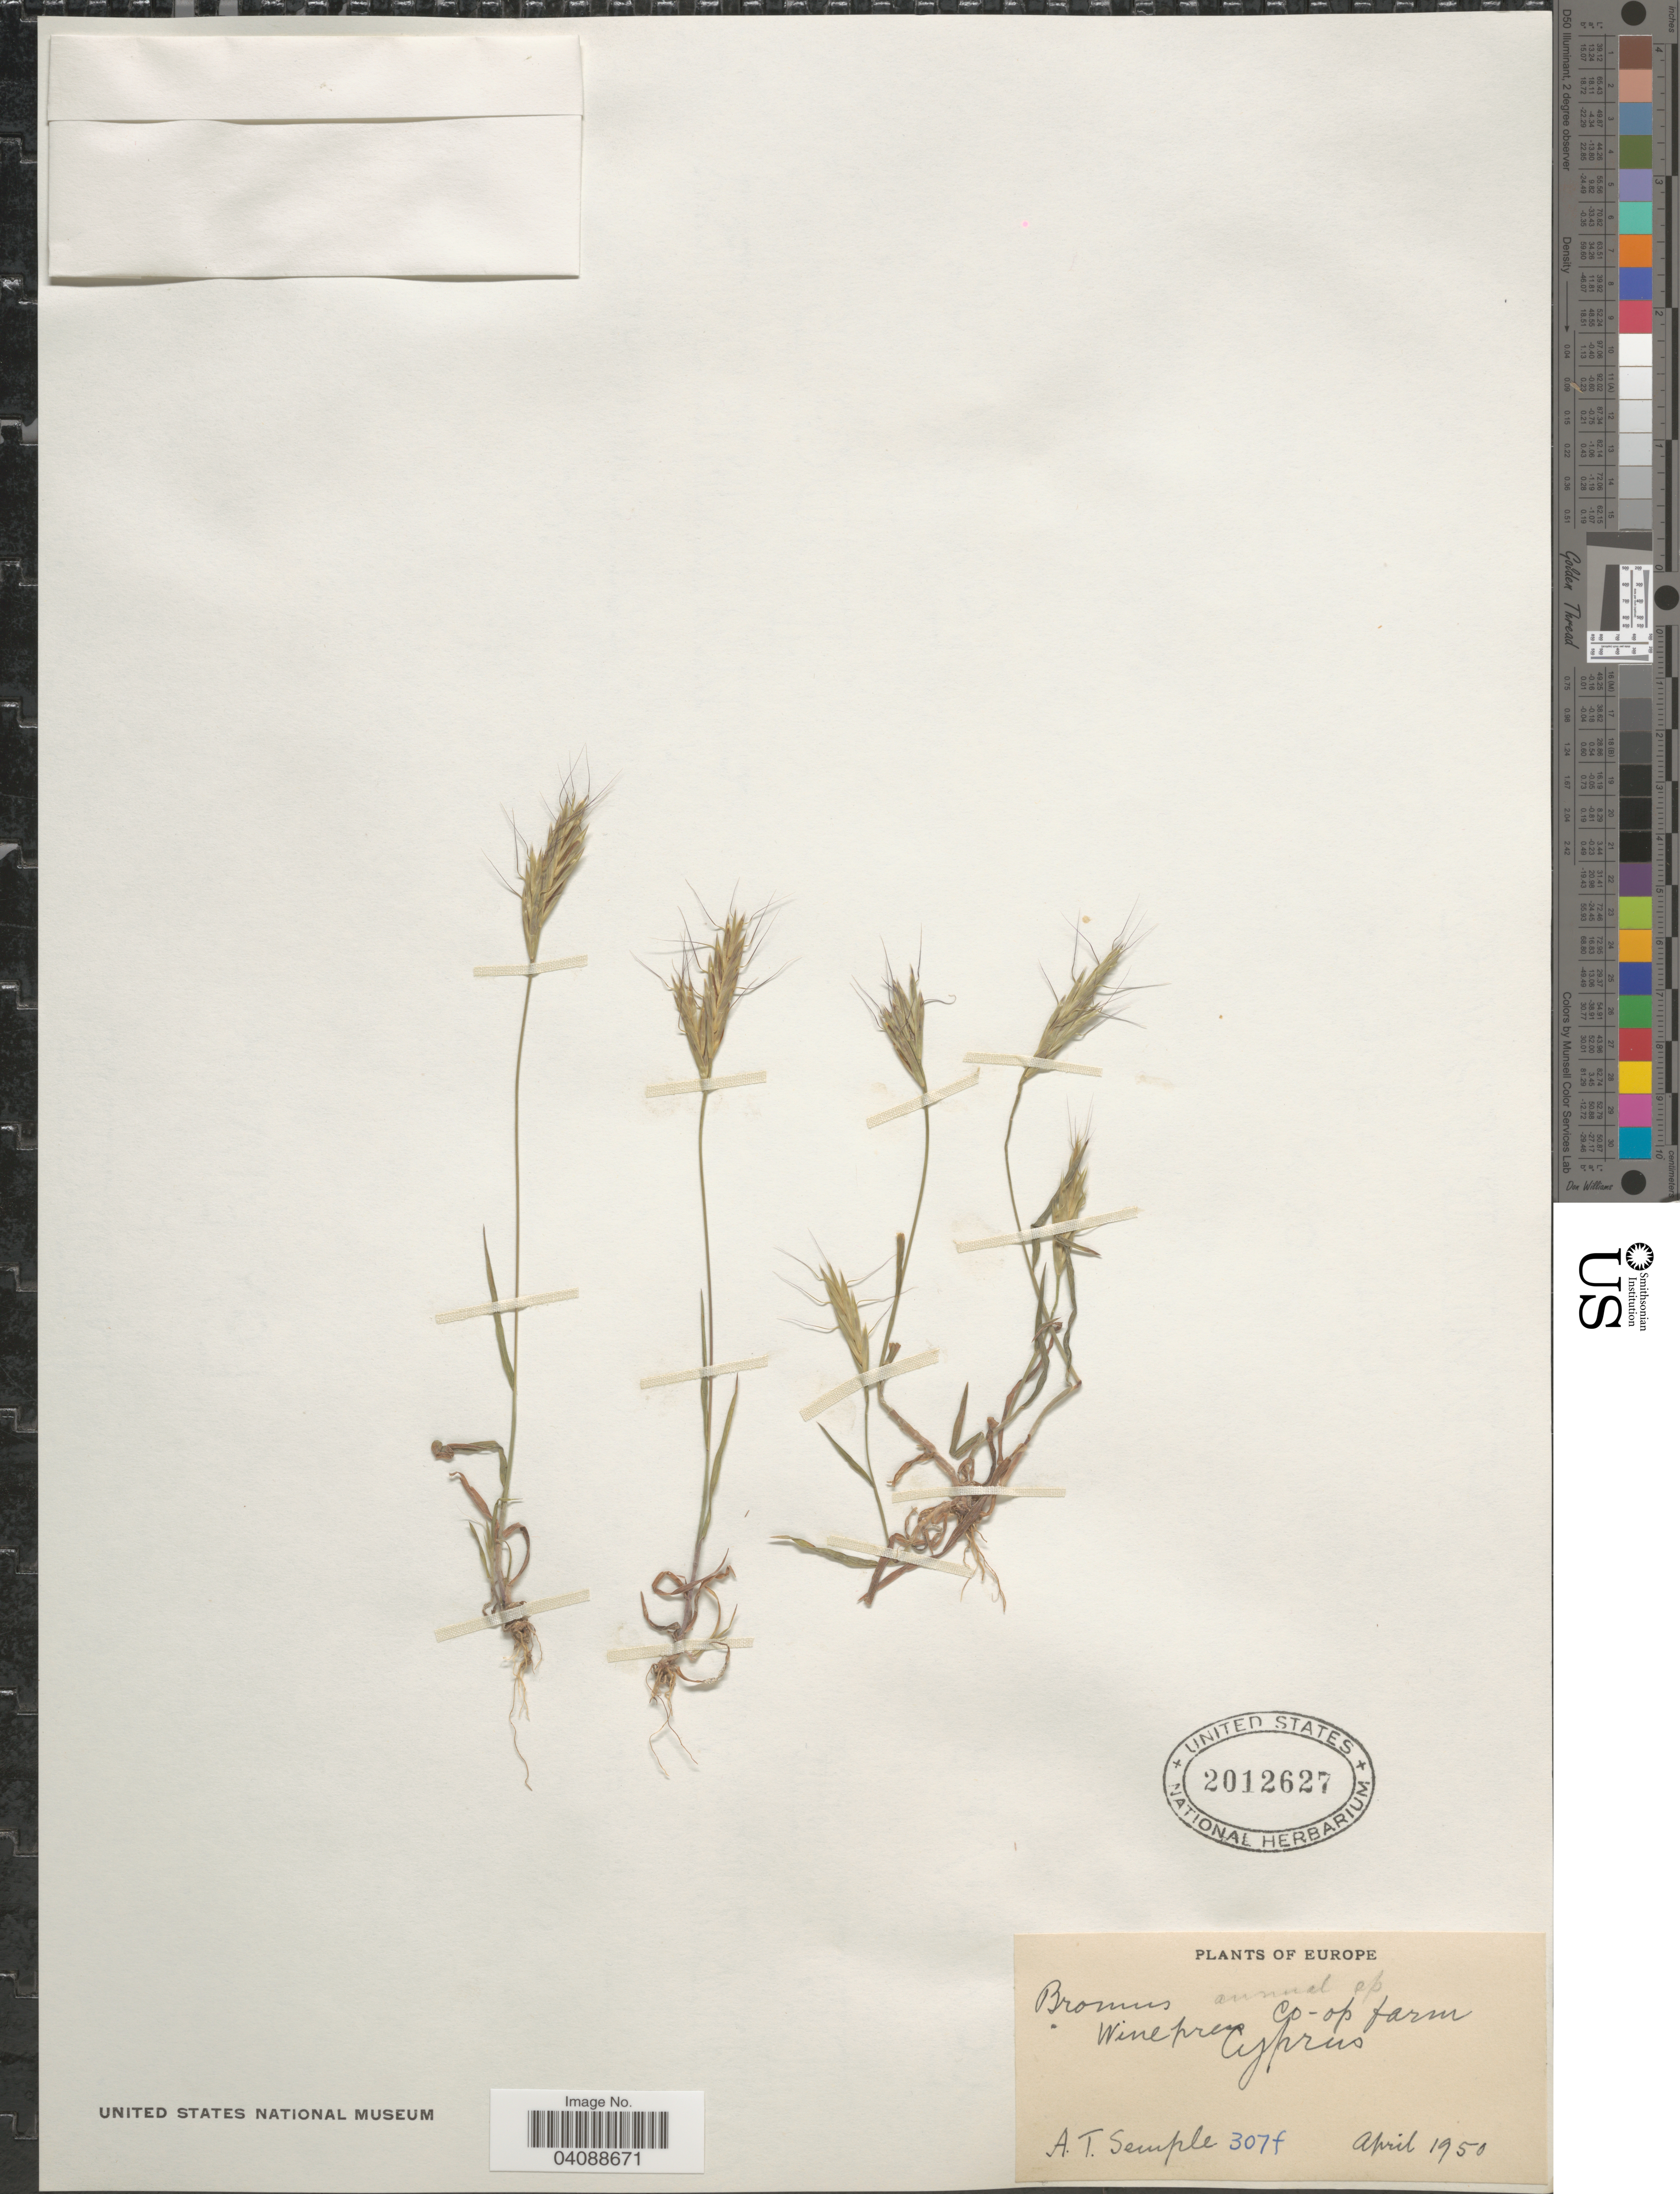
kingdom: Plantae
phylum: Tracheophyta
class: Liliopsida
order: Poales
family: Poaceae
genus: Bromus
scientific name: Bromus sp.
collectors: A. Semple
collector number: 307f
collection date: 1950-04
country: Cyprus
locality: Wine press Co-op farm.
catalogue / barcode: US 2012627